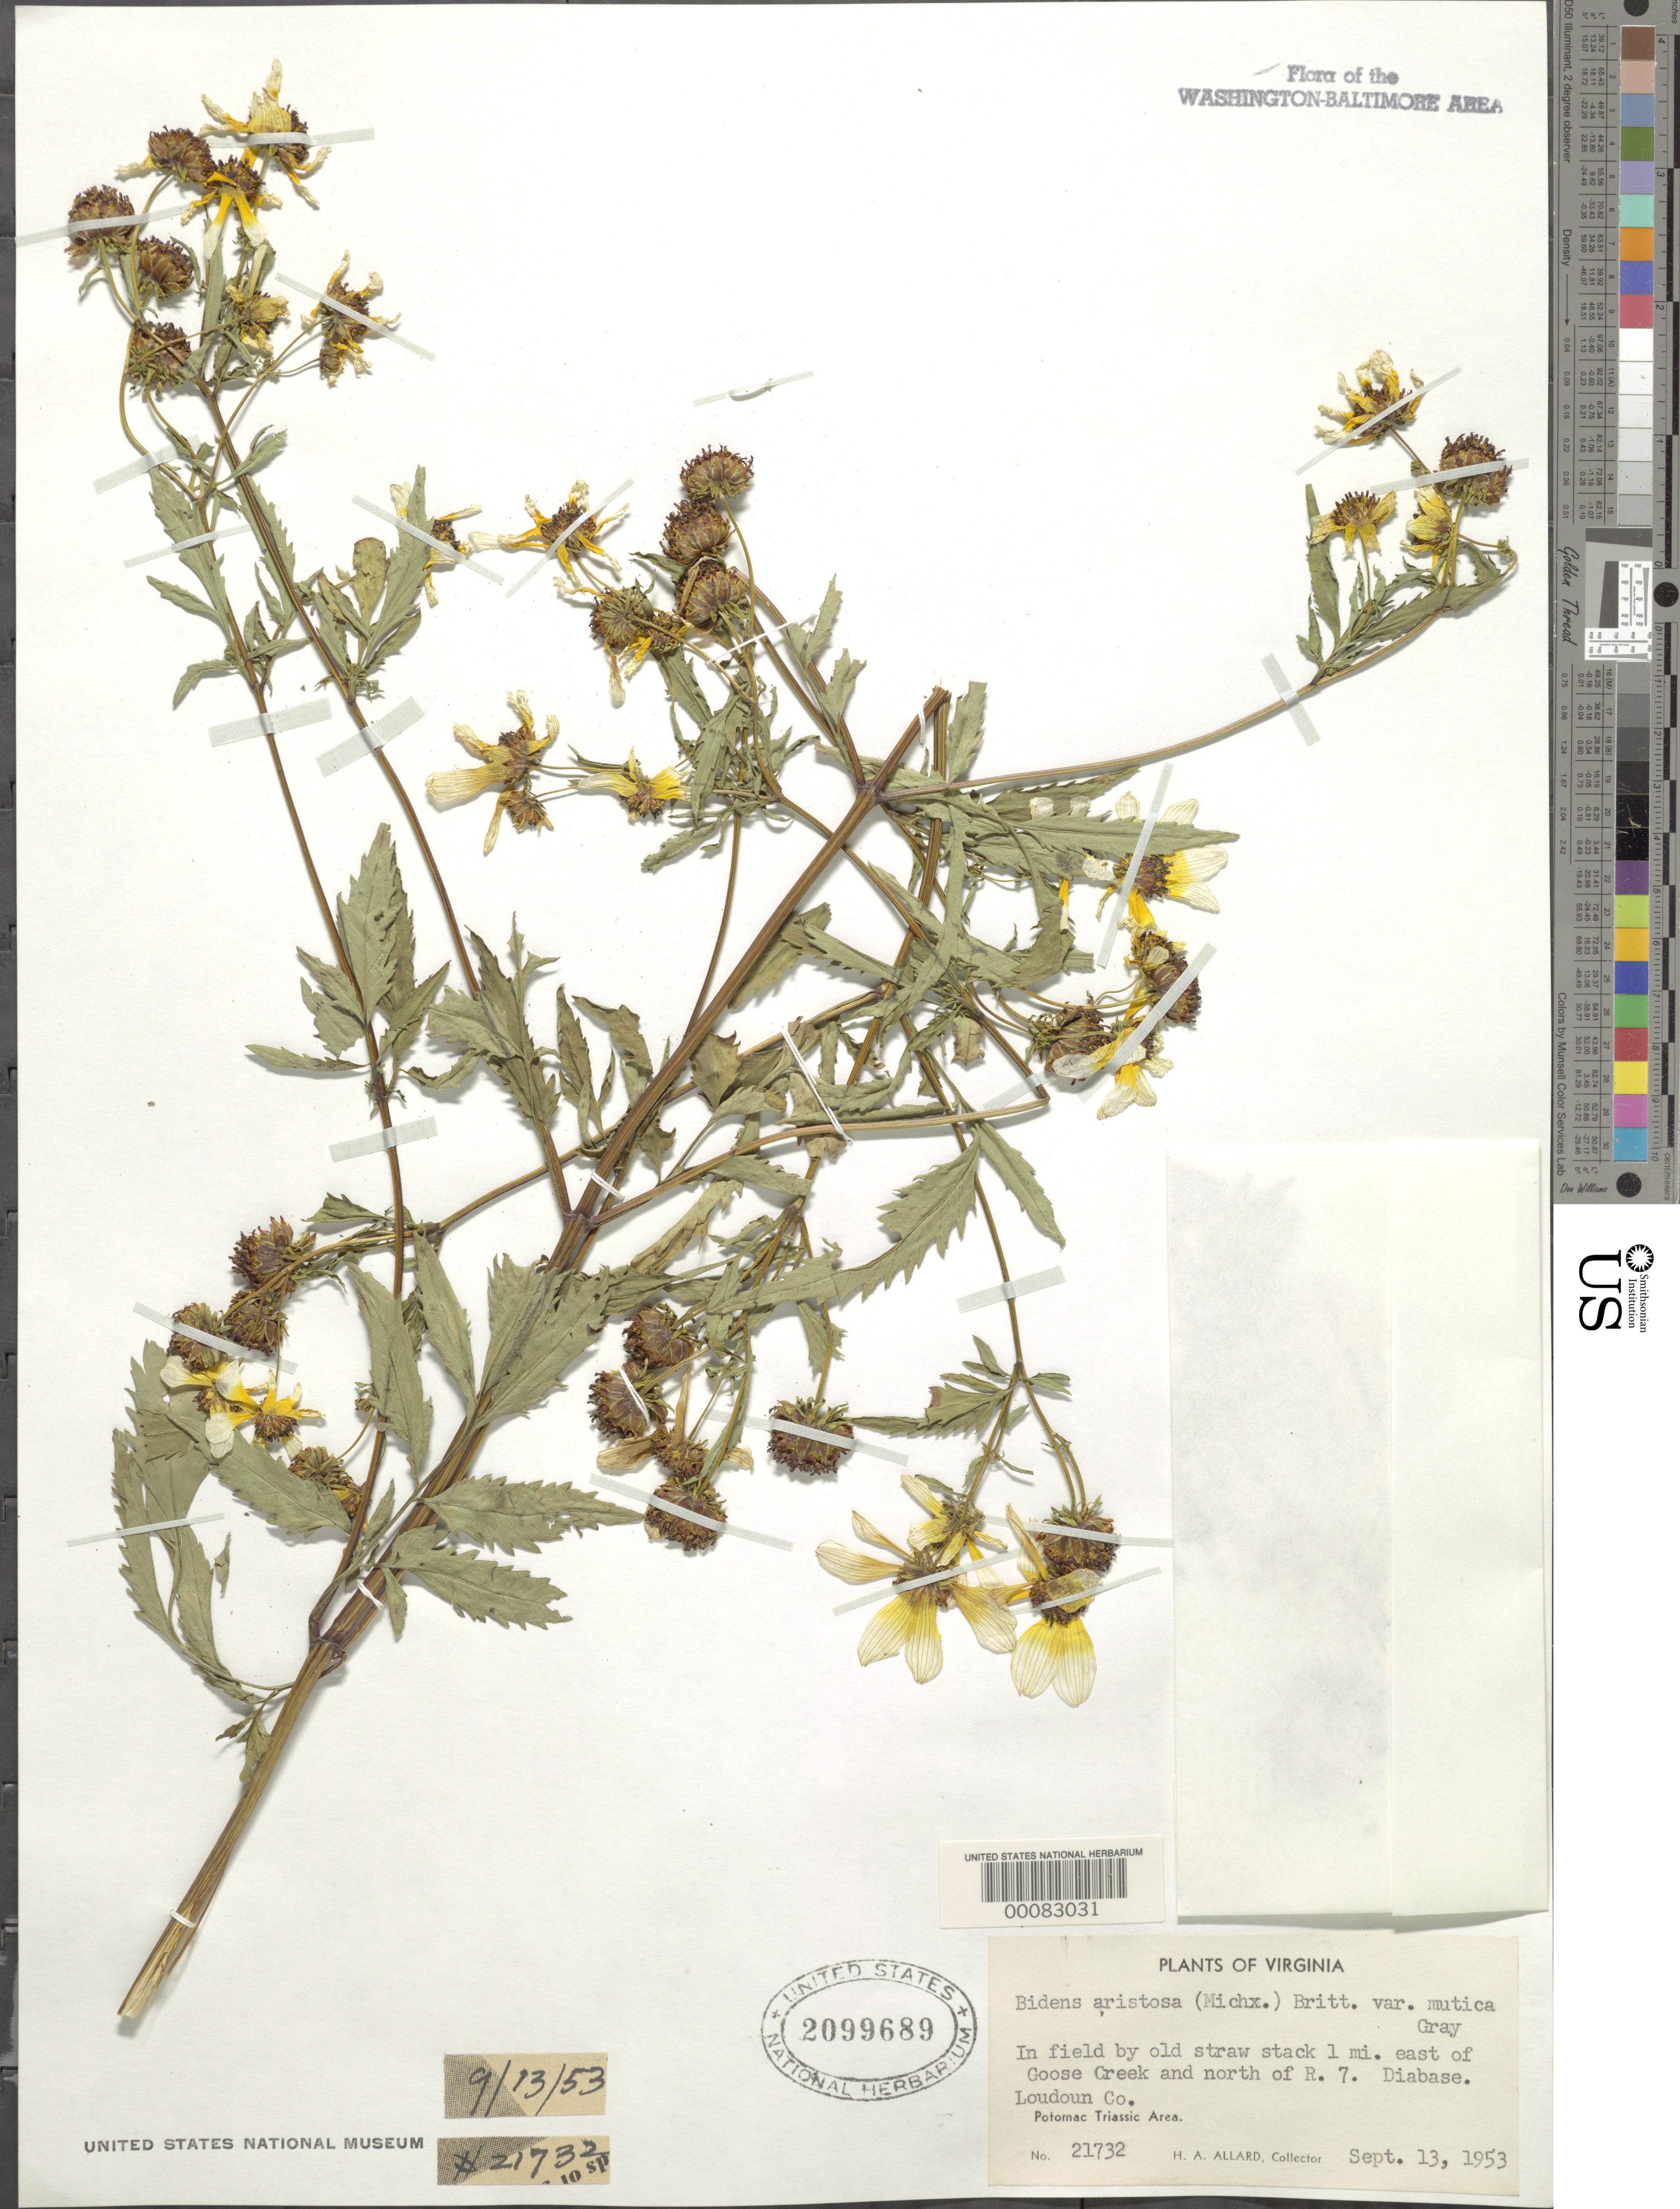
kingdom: Plantae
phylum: Tracheophyta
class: Magnoliopsida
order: Asterales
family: Asteraceae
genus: Bidens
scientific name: Bidens aristosa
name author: (Michx.) Britton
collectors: H. A. Allard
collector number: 21732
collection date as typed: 13 Sep 1953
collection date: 1953-09-13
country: United States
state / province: Virginia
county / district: Loudoun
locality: East of Goose Creek north of Rt. 7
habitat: Field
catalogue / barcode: US 2099689